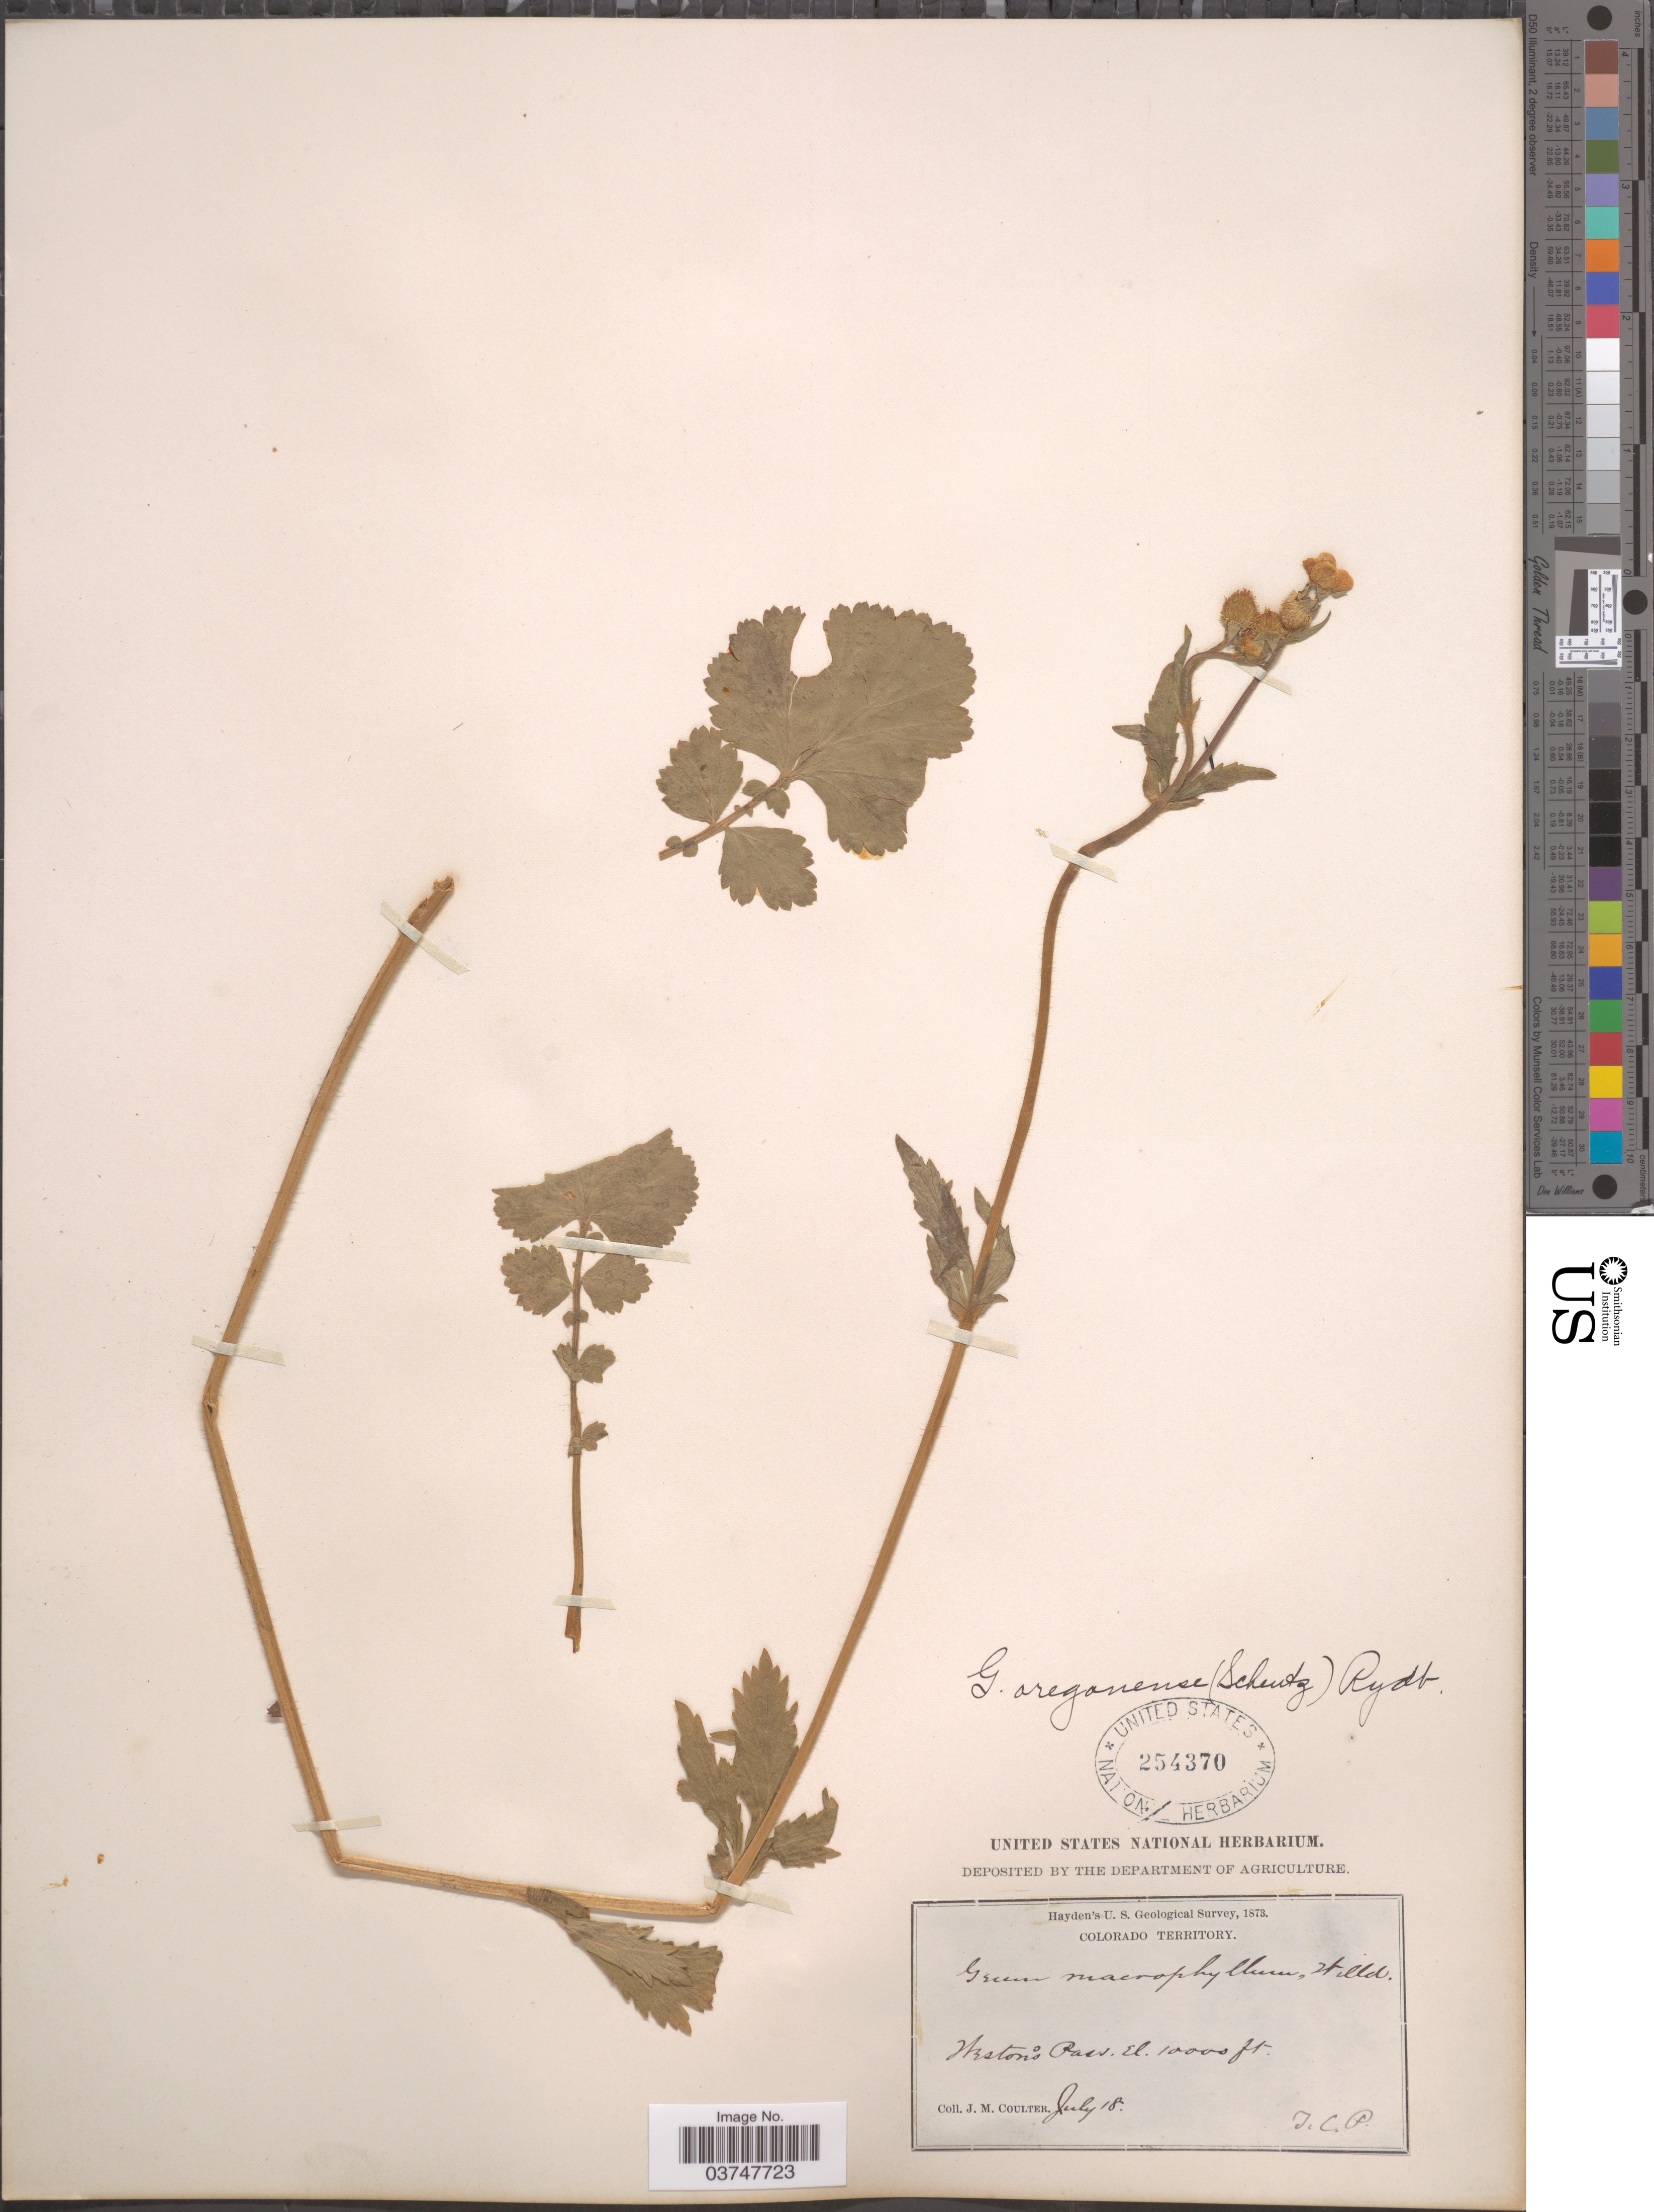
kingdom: Plantae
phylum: Tracheophyta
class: Magnoliopsida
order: Rosales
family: Rosaceae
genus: Geum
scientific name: Geum oregonense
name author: Rydb.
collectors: J. M. Coulter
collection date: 1873-07-18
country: United States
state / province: Colorado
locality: Weston's Pass.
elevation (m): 3048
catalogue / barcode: US 254370